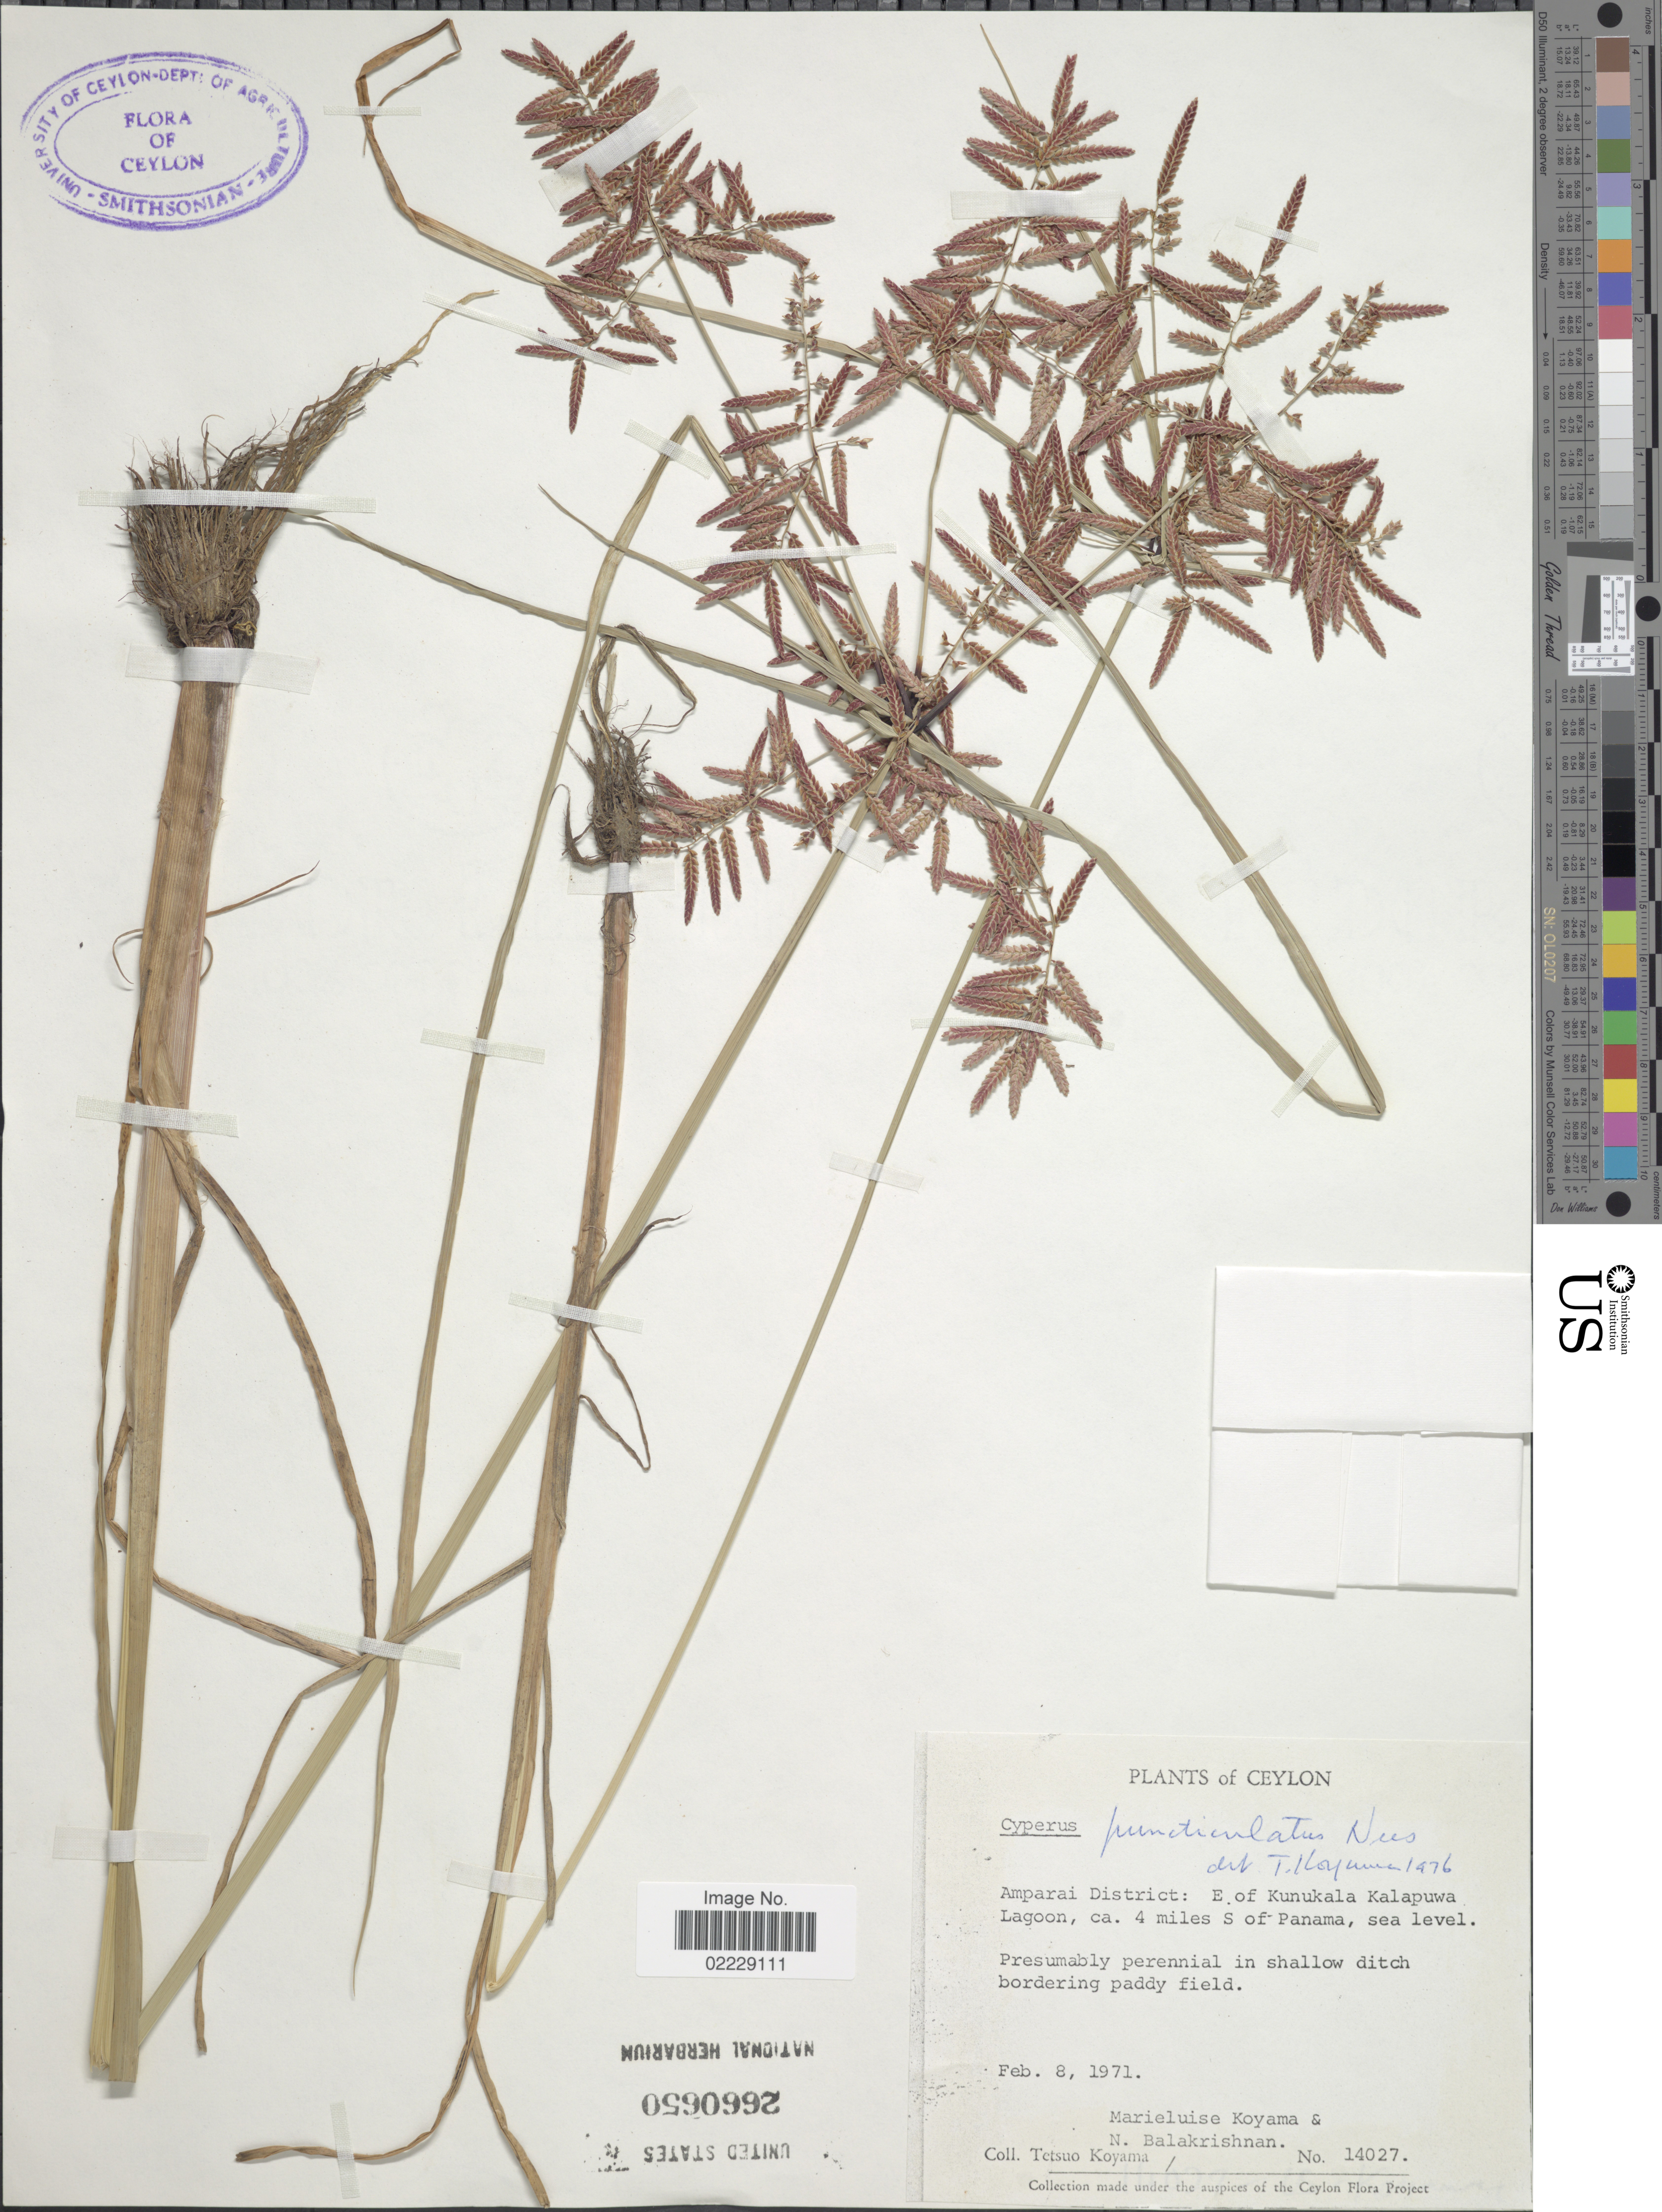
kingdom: Plantae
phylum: Tracheophyta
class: Liliopsida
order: Poales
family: Cyperaceae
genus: Cyperus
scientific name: Cyperus puncticulatus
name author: Vahl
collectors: T. Koyama, M. Koyama & N. Balakrishnan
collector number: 14027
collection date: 1971-02-08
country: Sri Lanka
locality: Ceylon, Amparai District: E of Kunukala Kapapuwa Lagoon, ca. 4 miles S of Panama.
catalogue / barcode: US 2660650